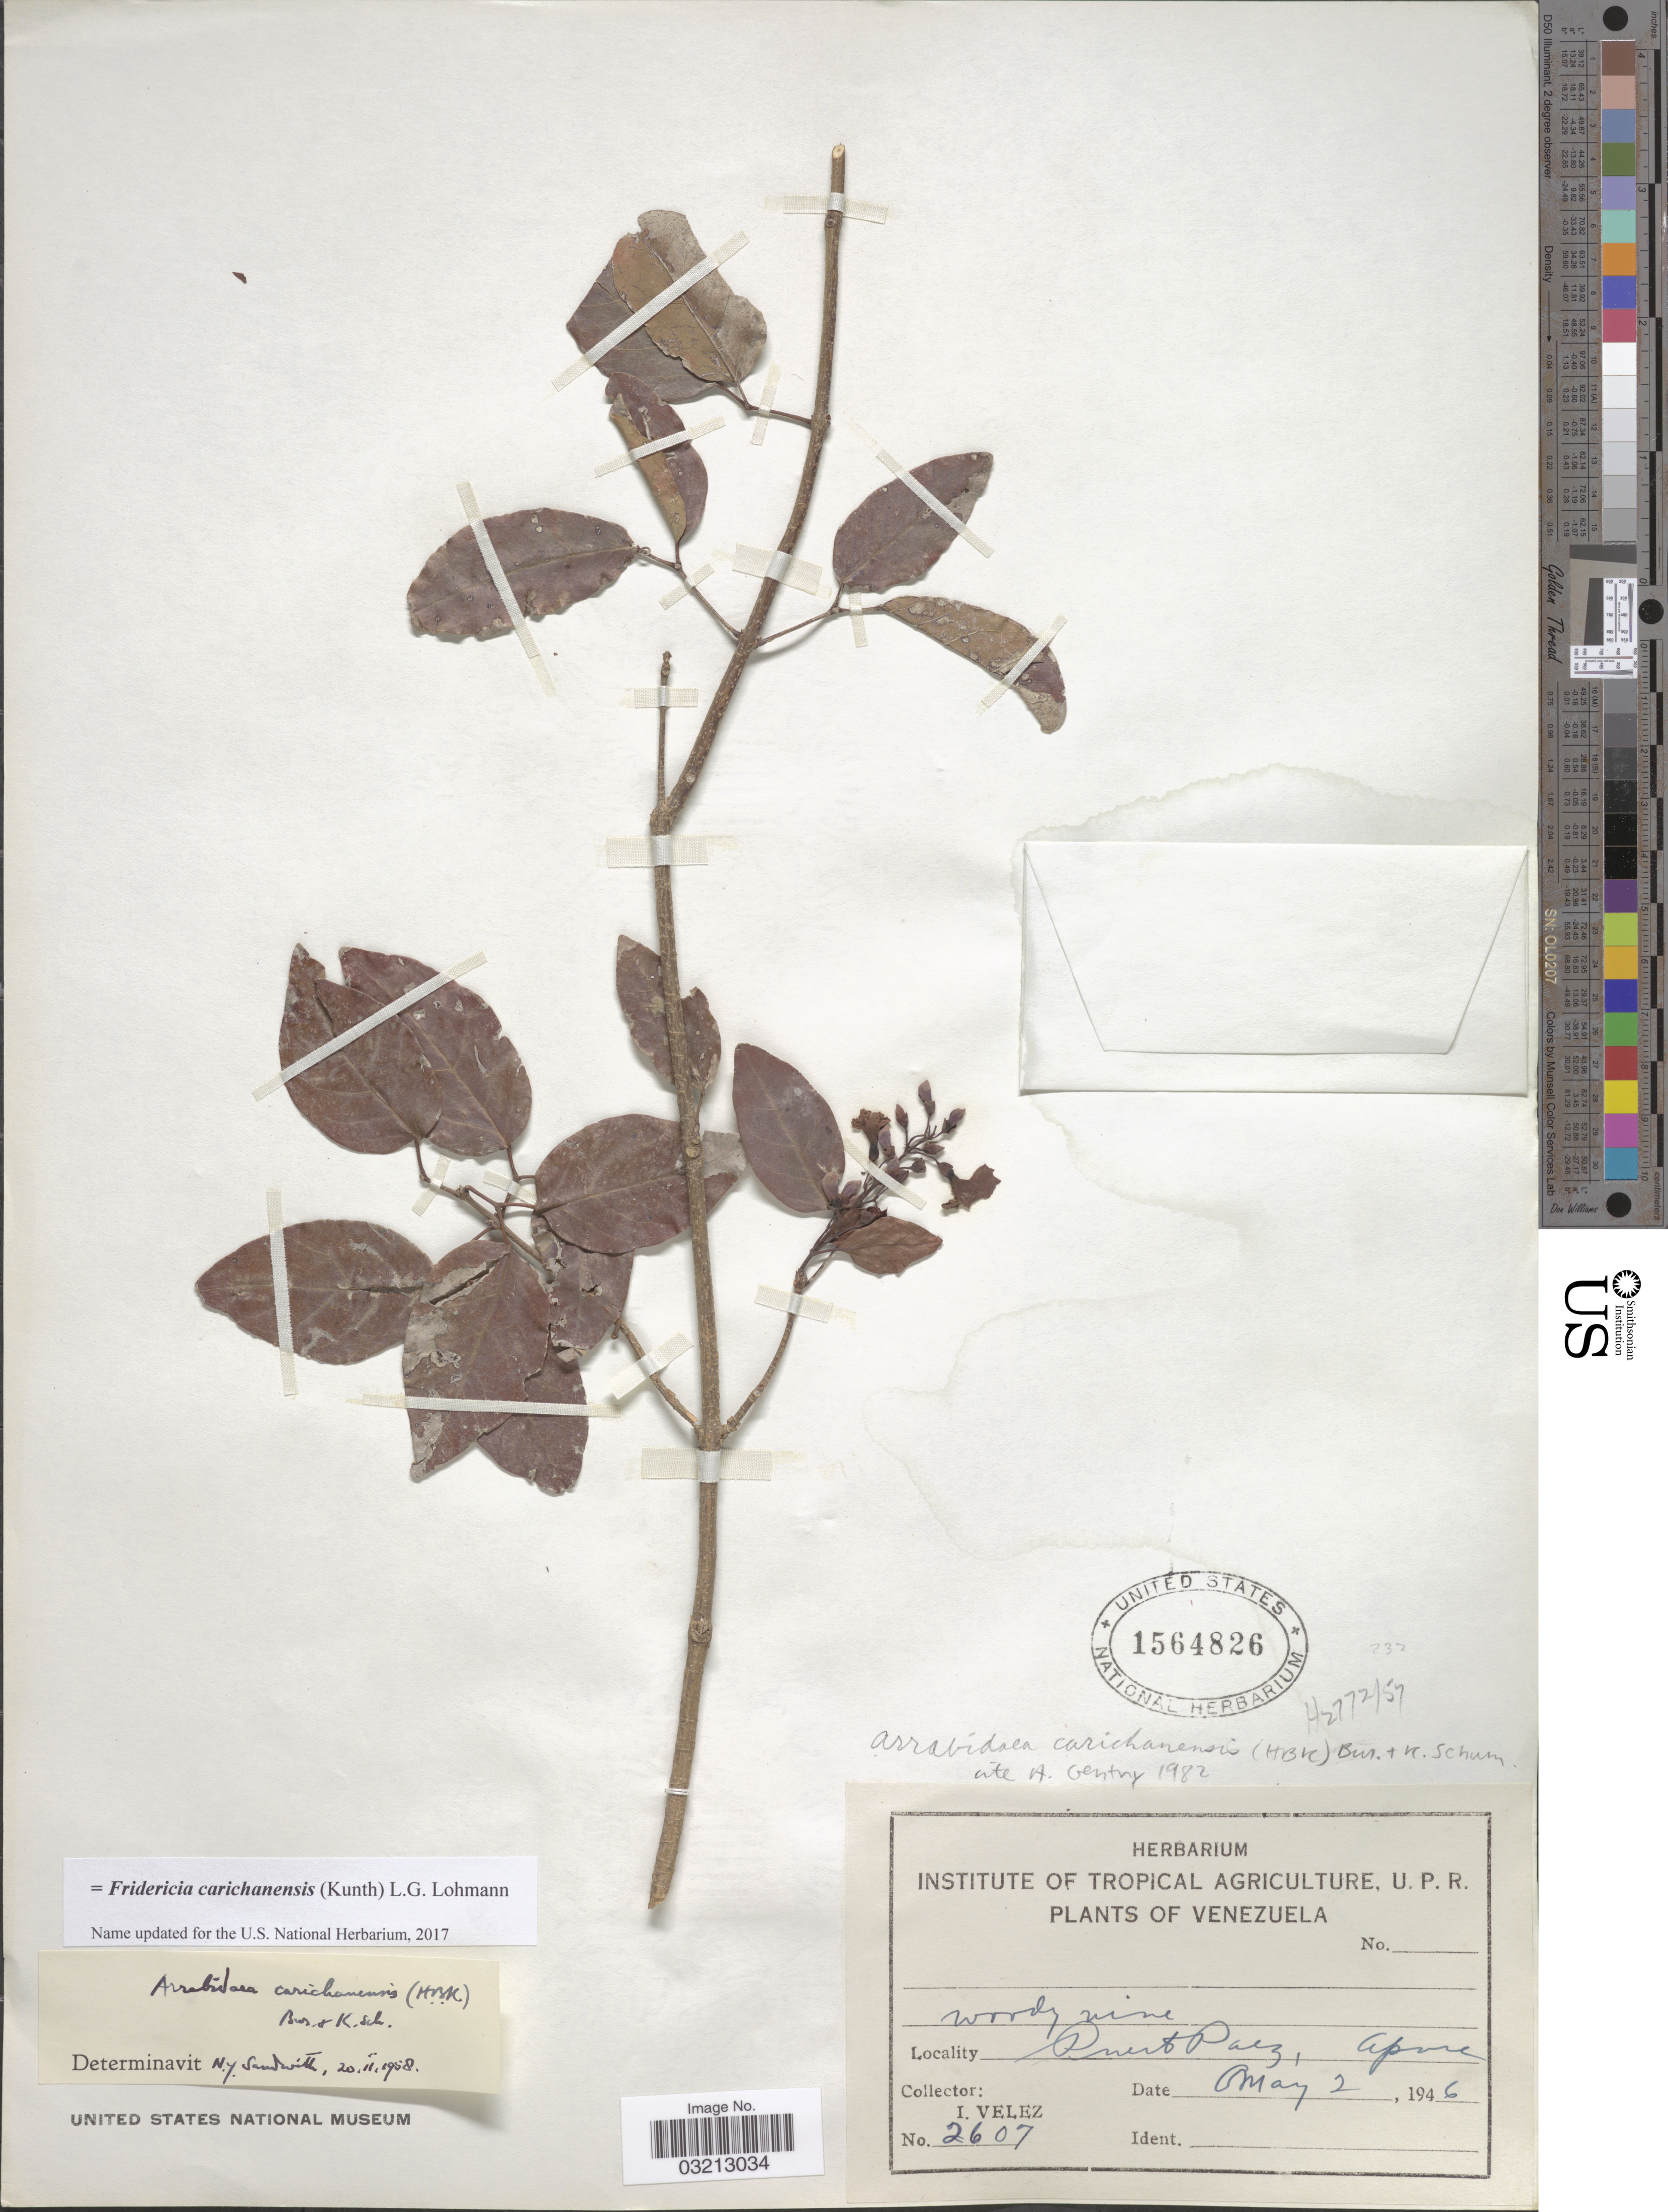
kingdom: Plantae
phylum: Tracheophyta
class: Magnoliopsida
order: Lamiales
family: Bignoniaceae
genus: Fridericia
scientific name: Fridericia carichanensis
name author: (Kunth) L.G. Lohmann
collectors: I. Velez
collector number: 2607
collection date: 1946-05-02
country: Venezuela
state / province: Apure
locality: Puerto Paez.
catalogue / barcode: US 1564826